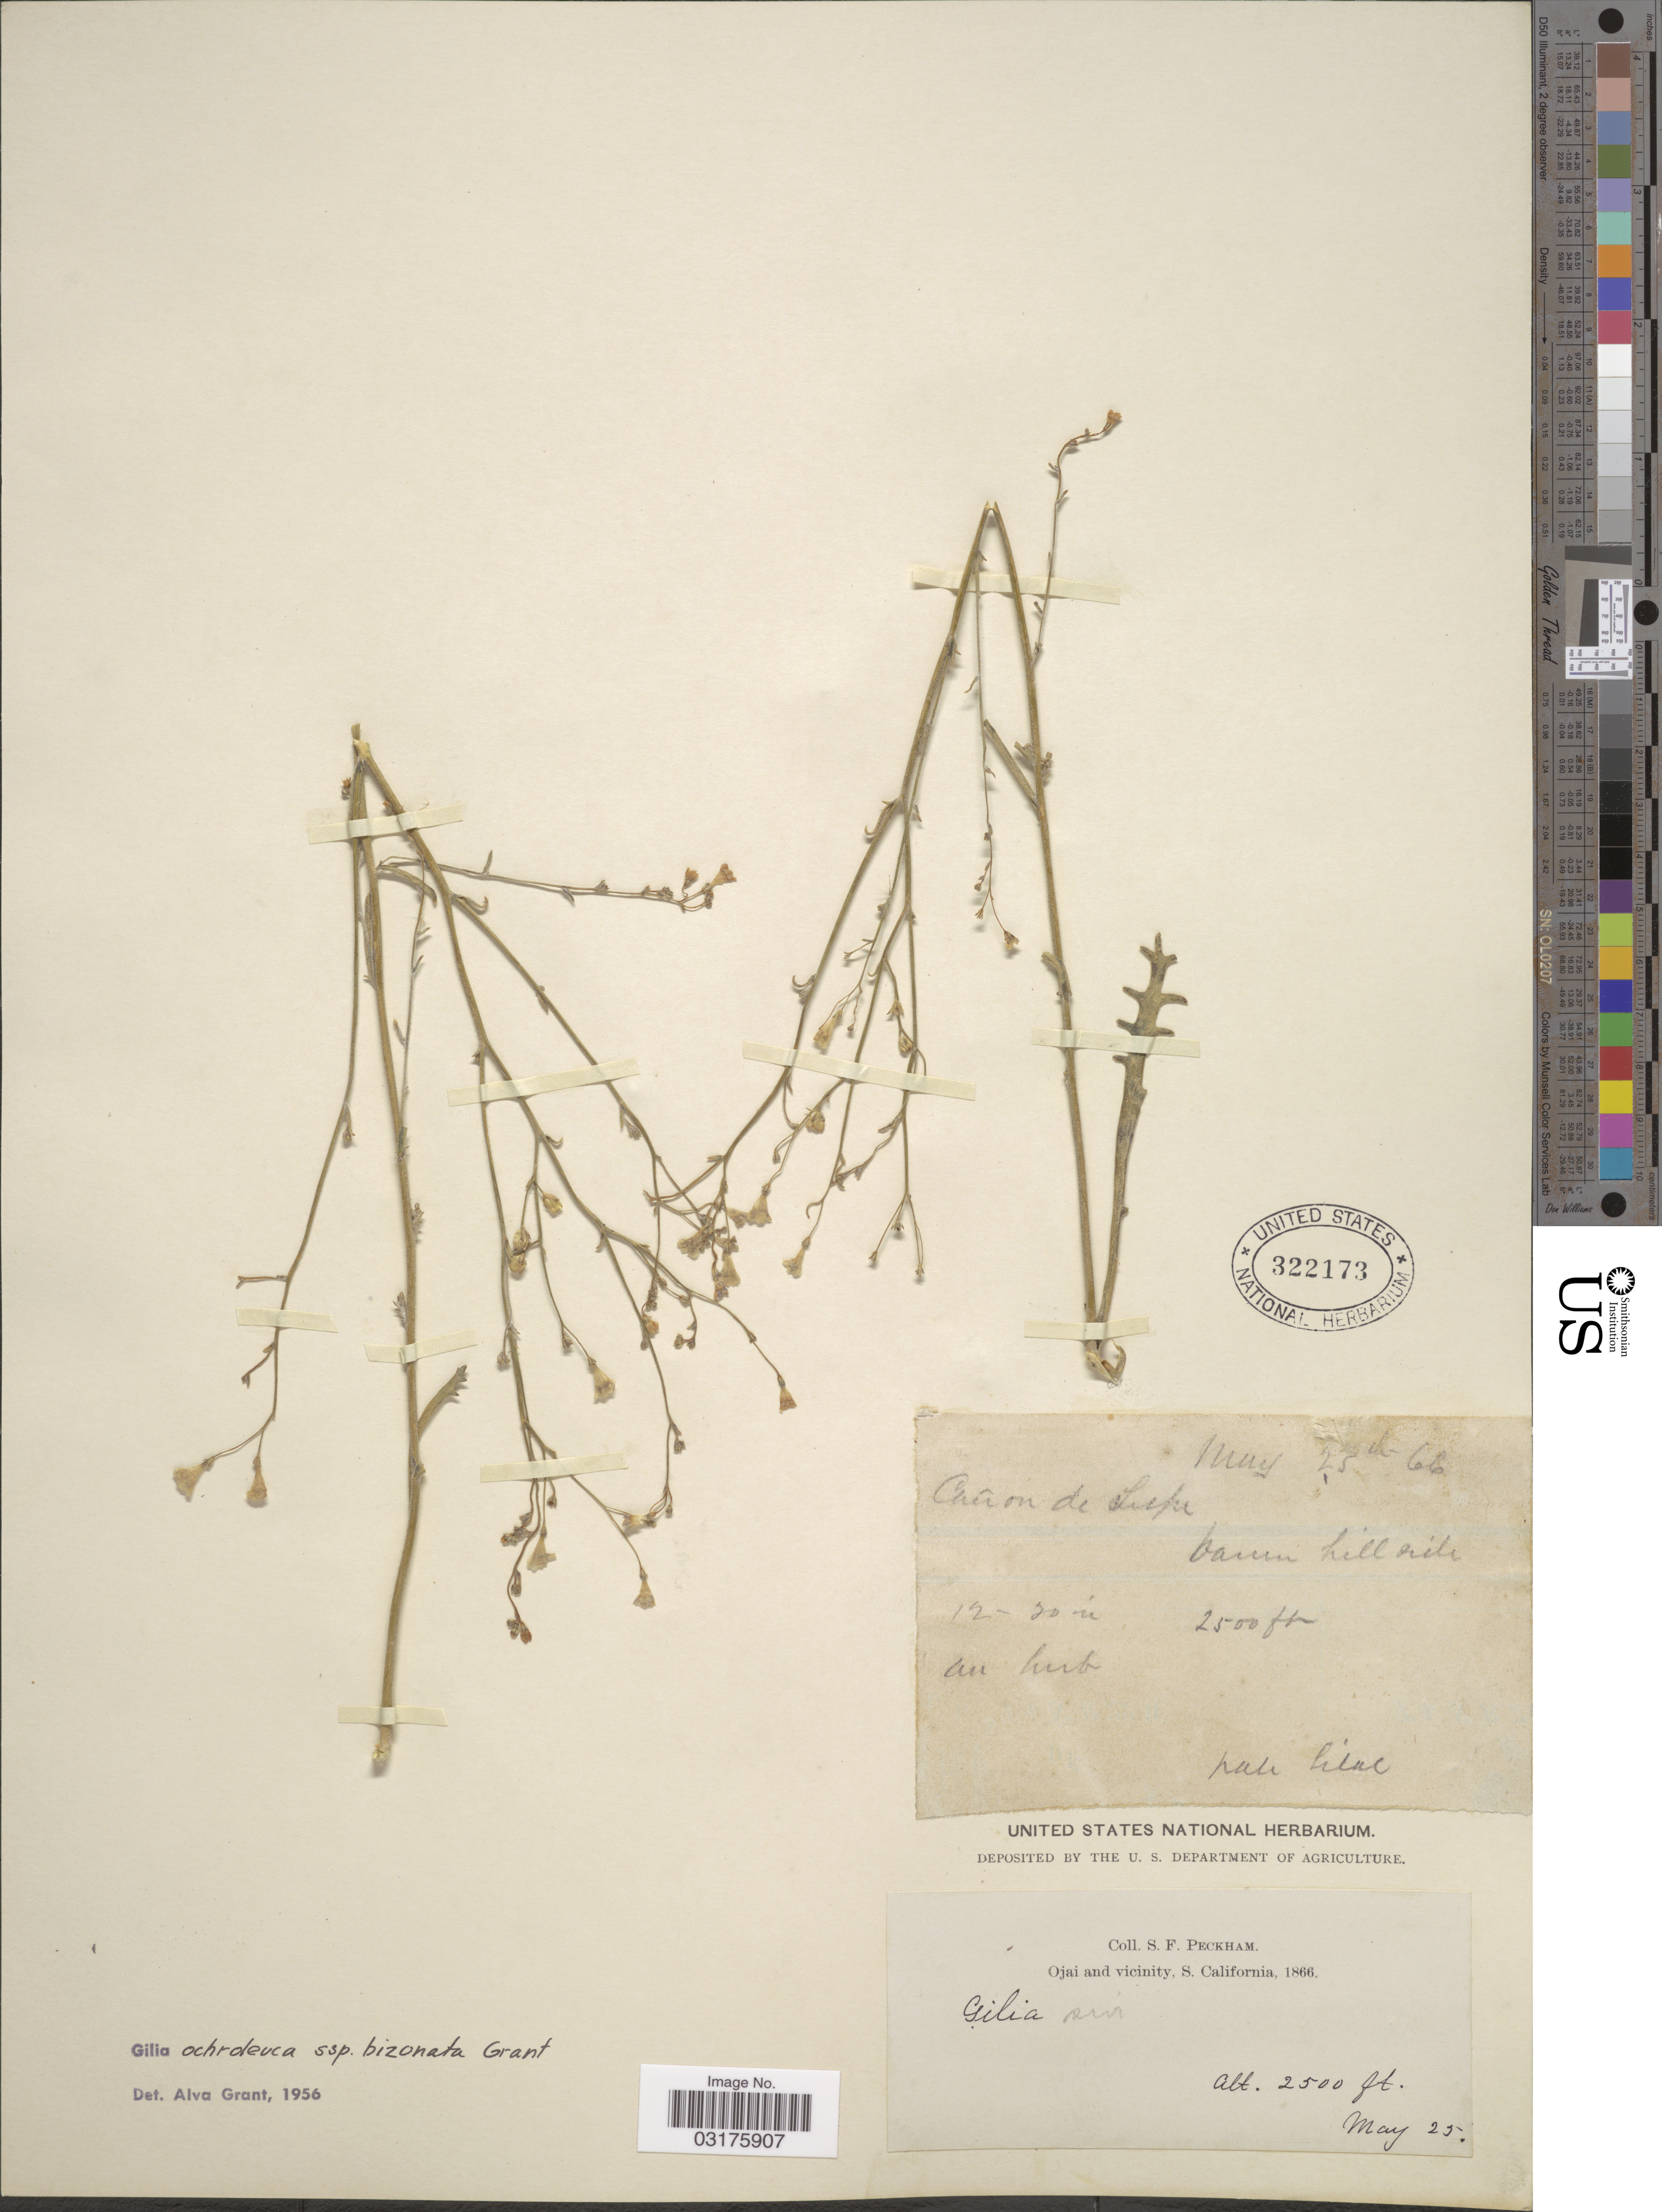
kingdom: Plantae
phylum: Tracheophyta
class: Magnoliopsida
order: Ericales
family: Polemoniaceae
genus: Gilia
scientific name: Gilia ochroleuca subsp. bizonata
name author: A.D. Grant & V.E. Grant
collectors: S. Peckham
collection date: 1866-05-25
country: United States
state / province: California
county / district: Ventura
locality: Ojai and vicinity, S. California.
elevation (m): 762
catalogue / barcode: US 322173